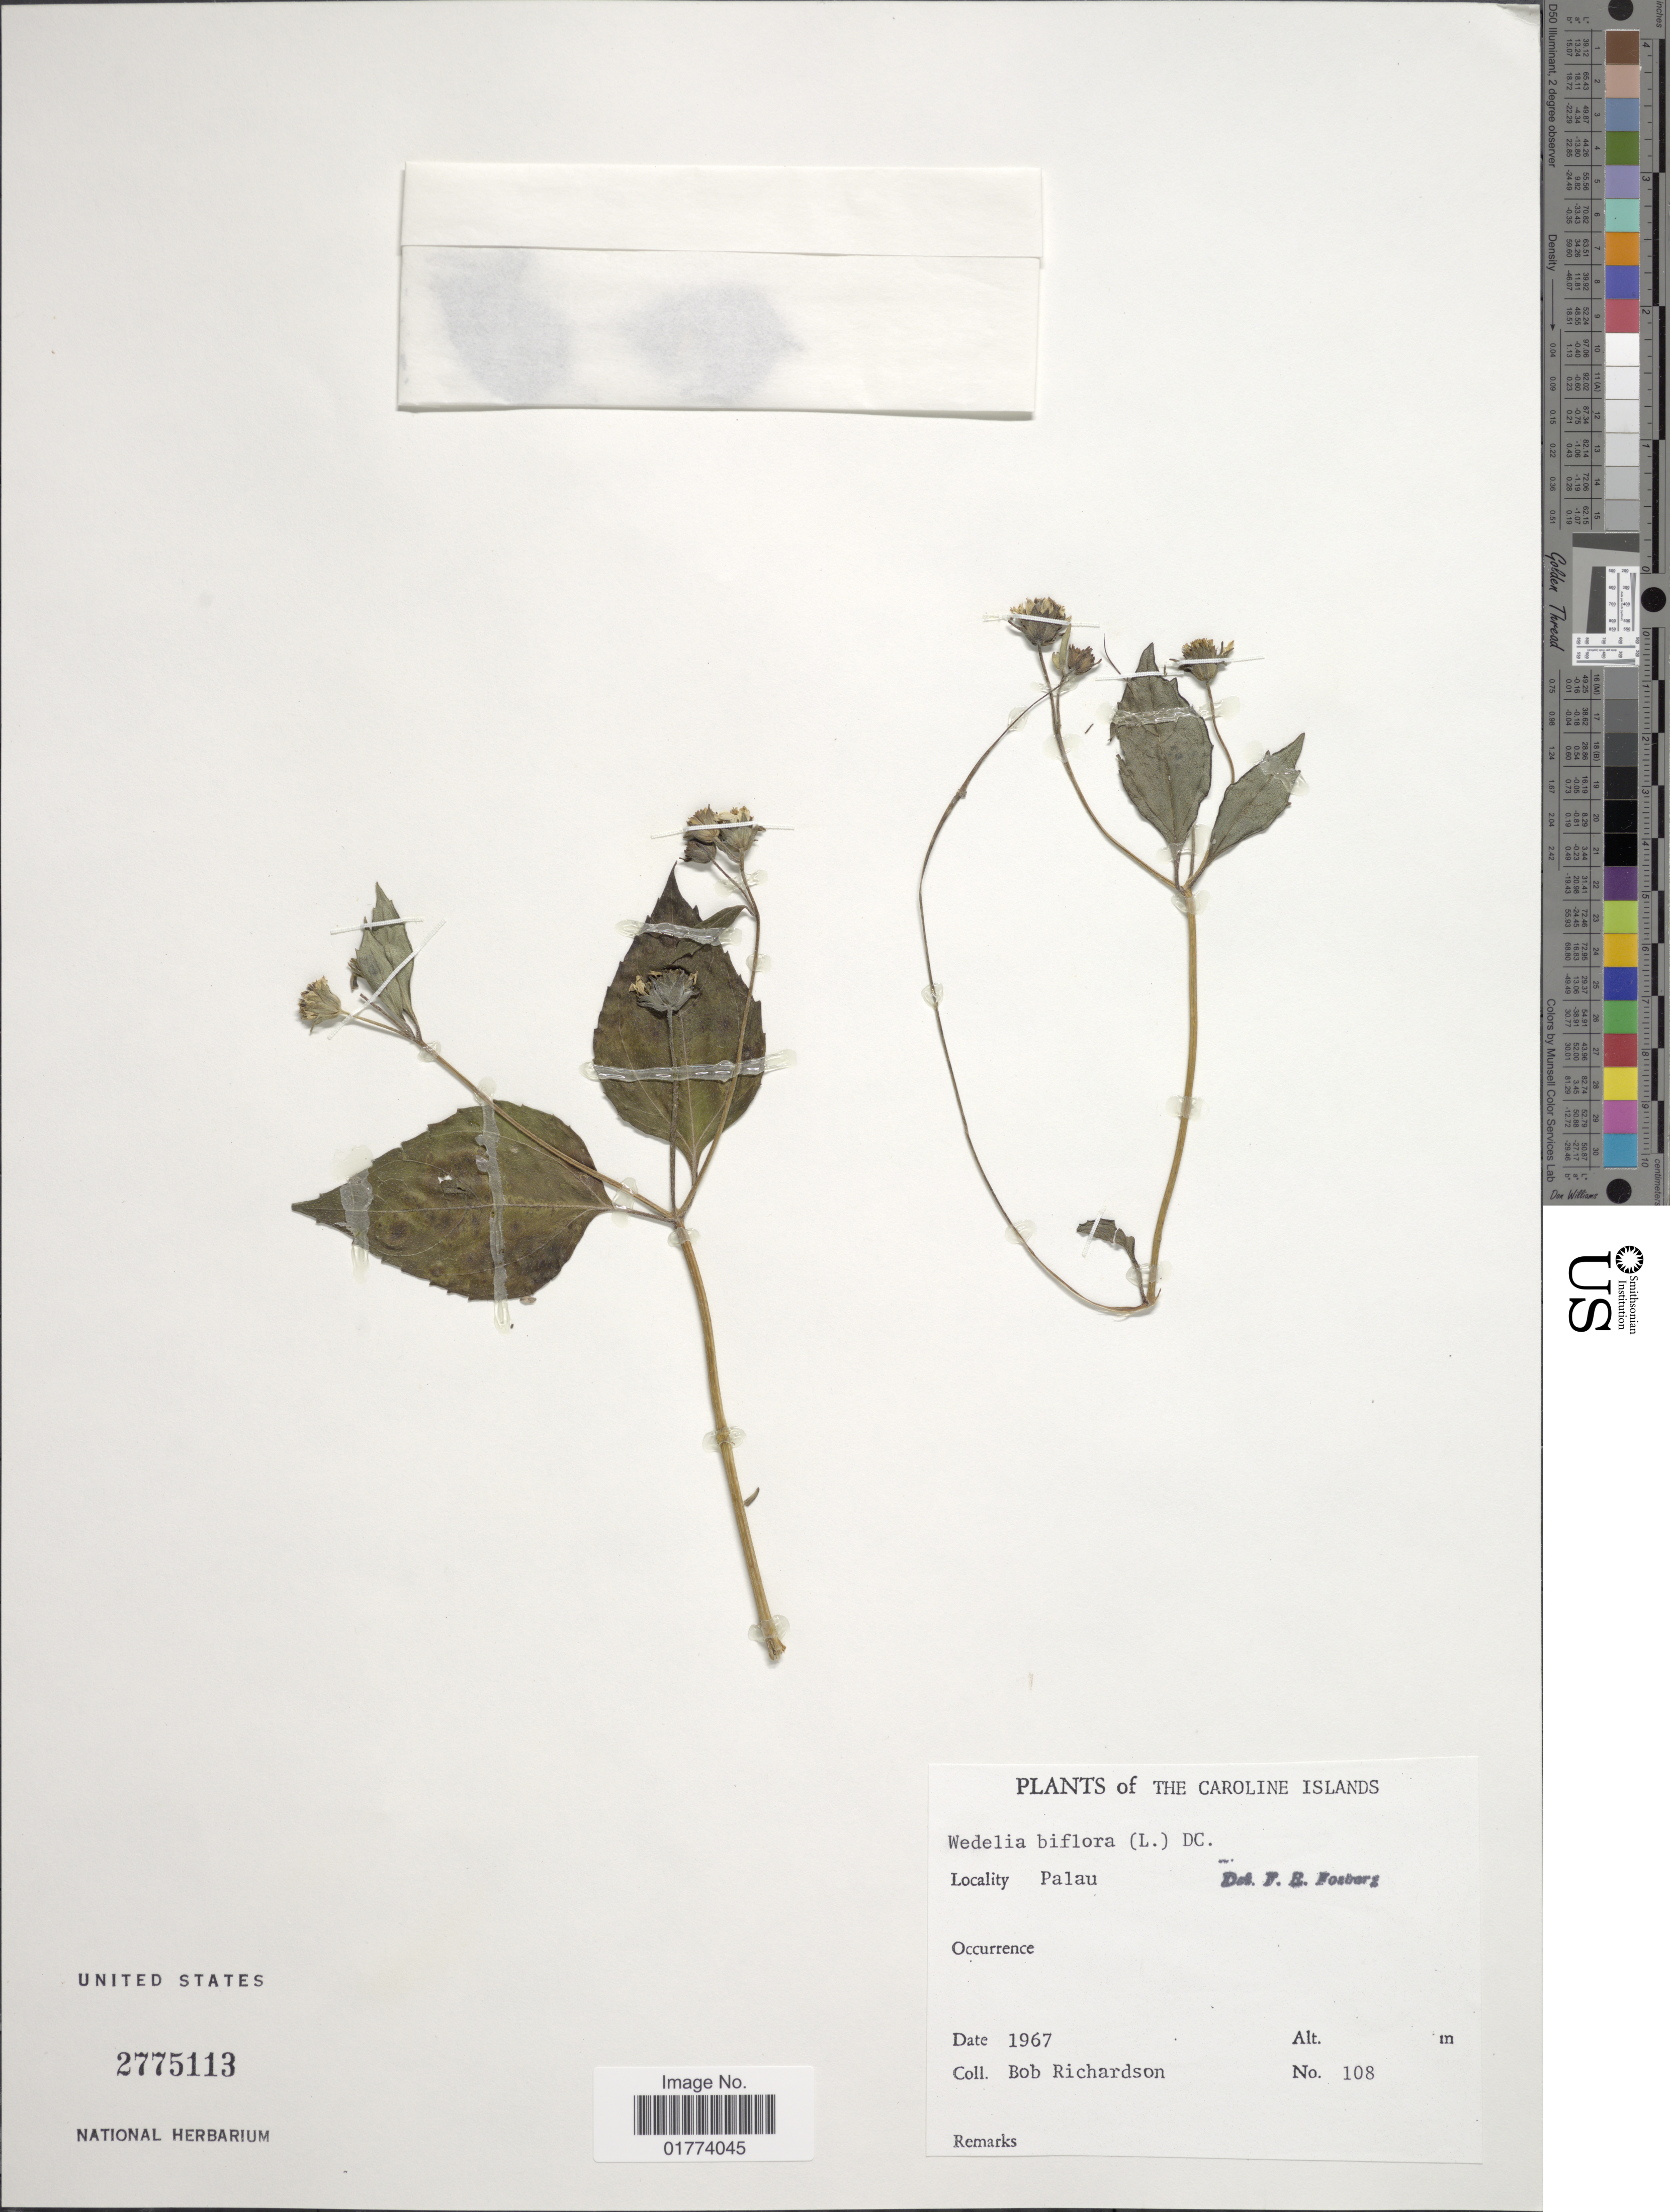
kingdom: Plantae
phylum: Tracheophyta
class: Magnoliopsida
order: Asterales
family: Asteraceae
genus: Wollastonia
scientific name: Wollastonia biflora var. biflora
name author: (L.) DC.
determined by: Wagner, W. L., (BOT), Smithsonian Institution - National Museum of Natural History (UNITED STATES)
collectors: B. Richardson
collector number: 108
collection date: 1967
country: Palau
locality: Caroline Islands, Palau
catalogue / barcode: US 2775113